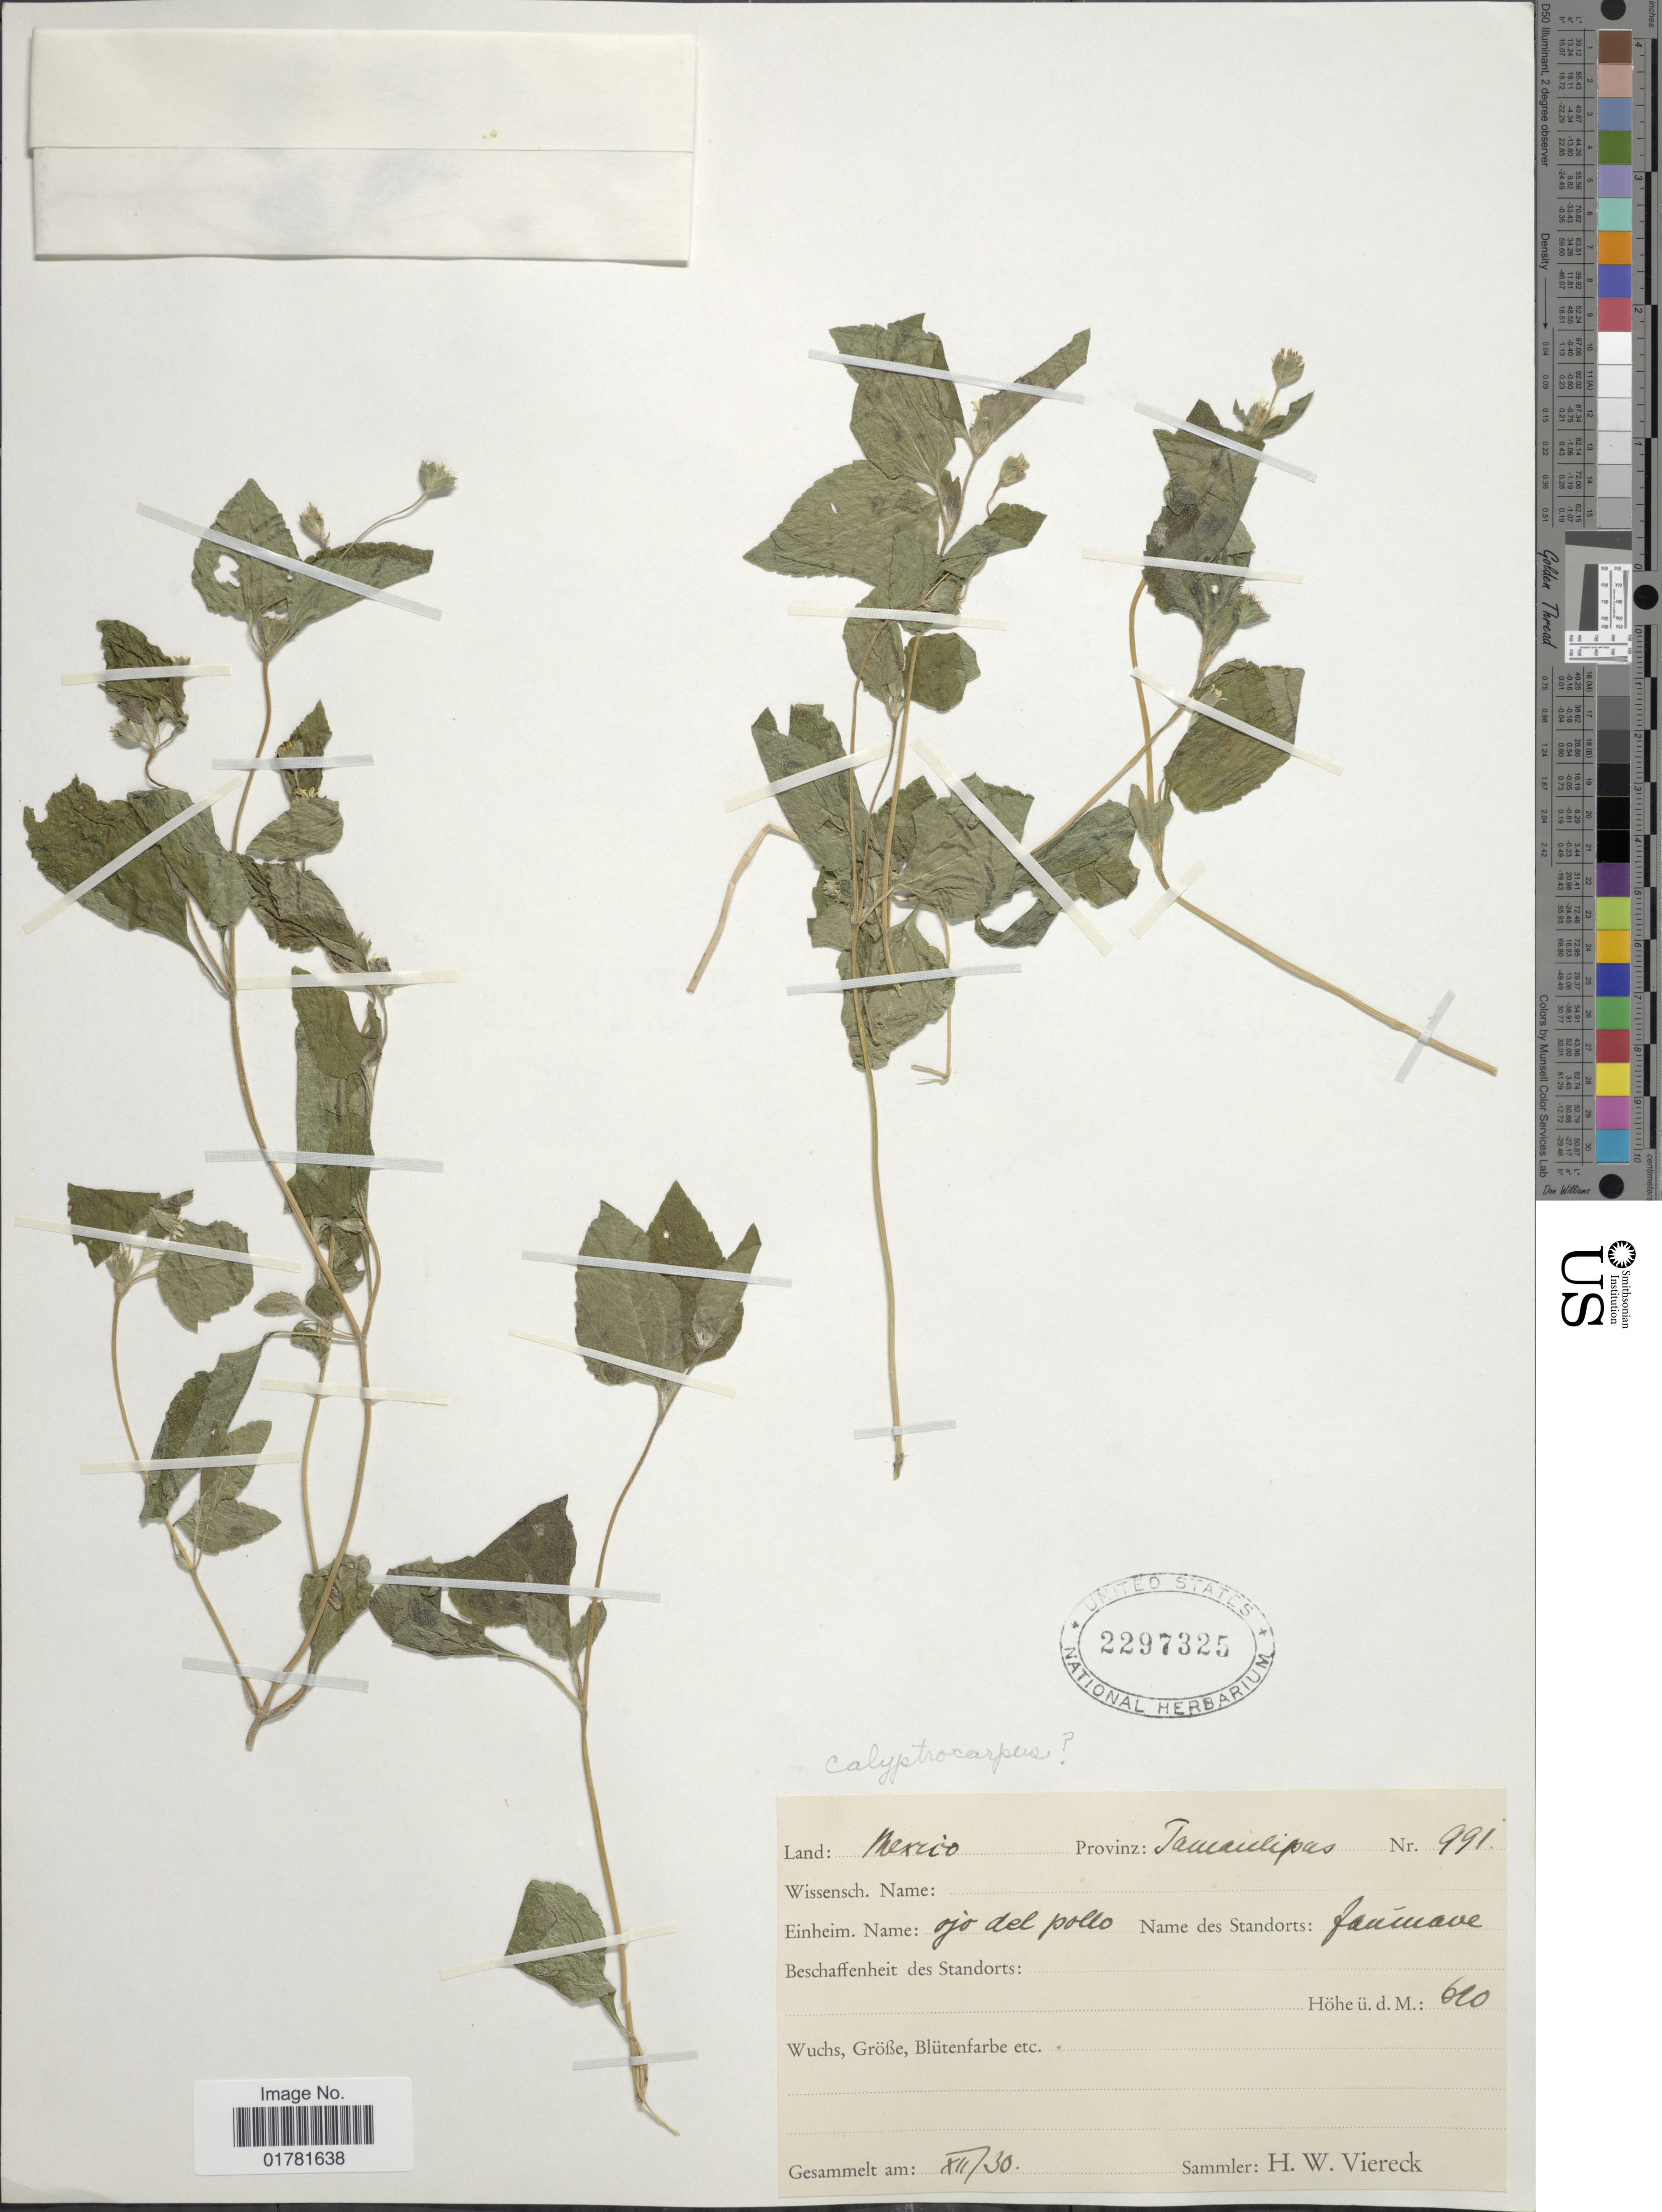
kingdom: Plantae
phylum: Tracheophyta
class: Magnoliopsida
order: Asterales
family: Asteraceae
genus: Calyptocarpus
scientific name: Calyptocarpus vialis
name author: Less.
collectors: H. W. Viereck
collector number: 991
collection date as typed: Transcribed d/m/y: /12/30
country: Mexico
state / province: Tamaulipas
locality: Ojo del Pollo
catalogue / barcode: US 2297325